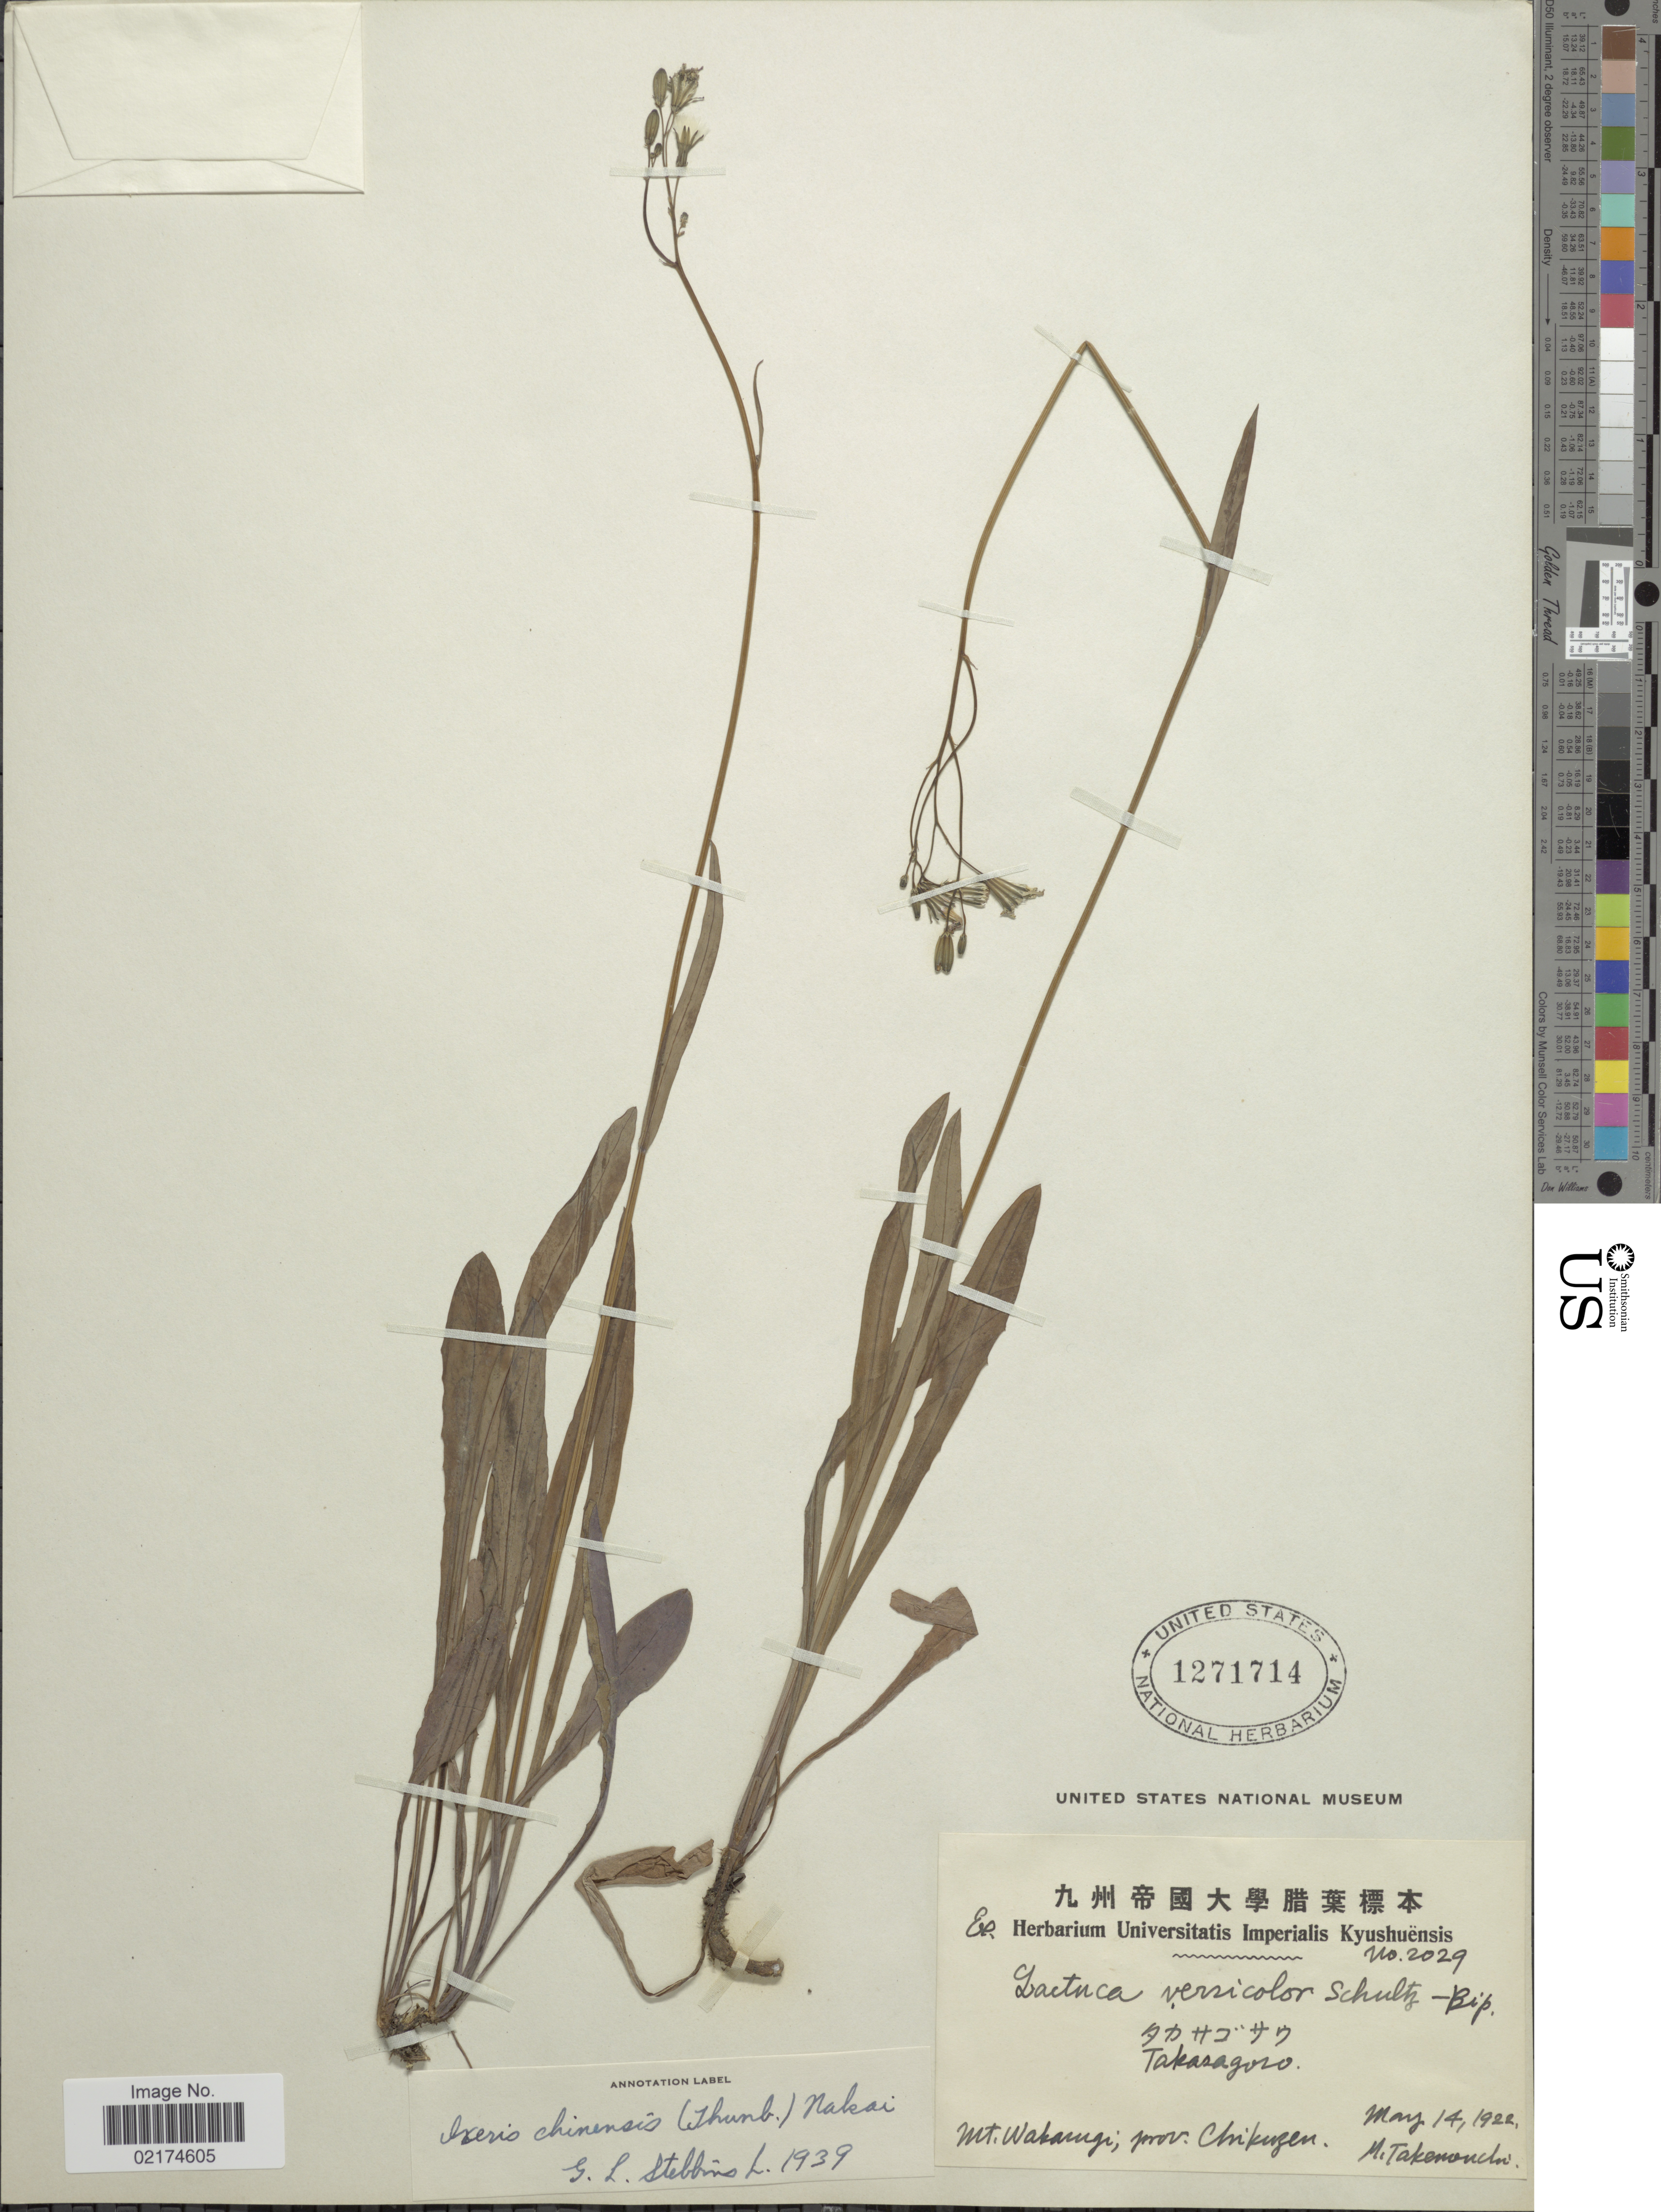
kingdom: Plantae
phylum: Tracheophyta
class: Magnoliopsida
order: Asterales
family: Asteraceae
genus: Ixeris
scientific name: Ixeris chinensis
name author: (Thunb.) Nakai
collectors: M. Takenouchi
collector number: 2029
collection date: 1922-05-14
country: Japan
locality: Mt. Wakasugi; prov.Chikuzen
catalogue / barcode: US 1271714